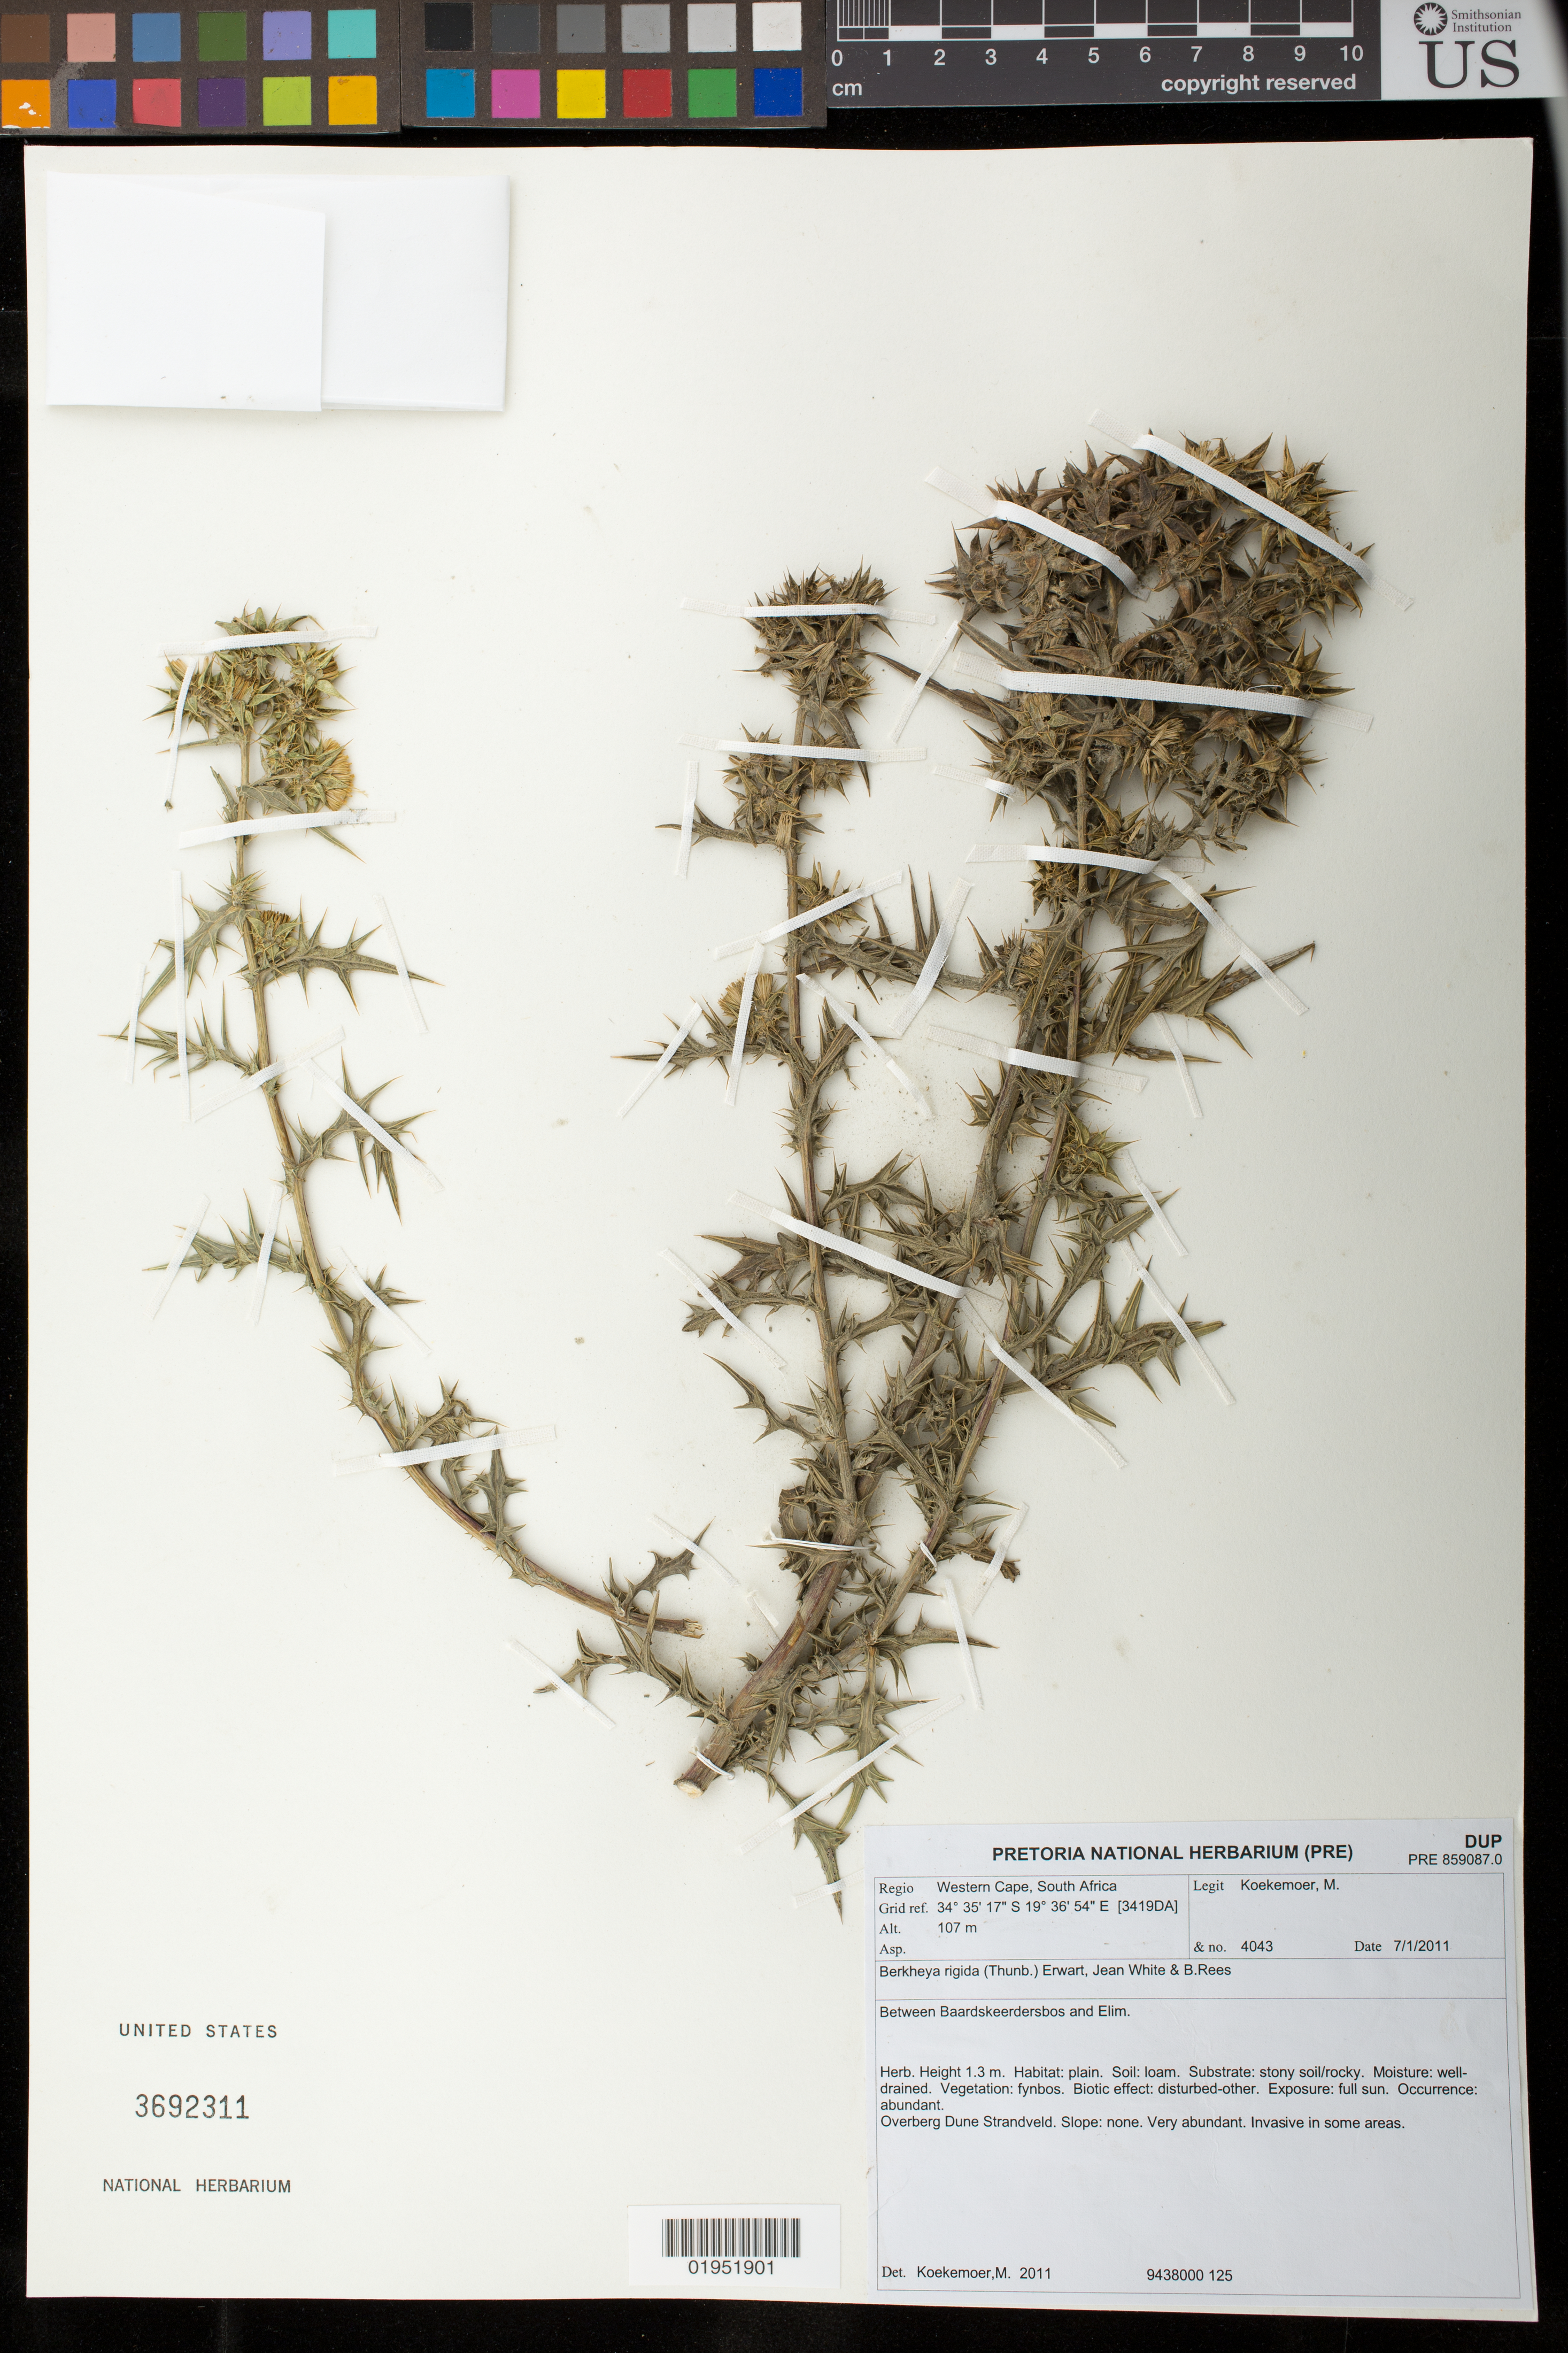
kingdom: Plantae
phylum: Tracheophyta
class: Magnoliopsida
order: Asterales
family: Asteraceae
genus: Berkheya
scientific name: Berkheya rigida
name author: (Thunb.) Bolus & Wolley-Dod ex Adamson & T.M. Salter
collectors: M. Koekemoer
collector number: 4043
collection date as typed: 7 Jan 2011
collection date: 2011-01-07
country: South Africa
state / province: Western Cape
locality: Between Baardskeerdersbos and Elim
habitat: Overberg Dune Strandveld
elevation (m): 107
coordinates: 33 21 11 S, 22 3 0 E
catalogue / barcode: US 3692311